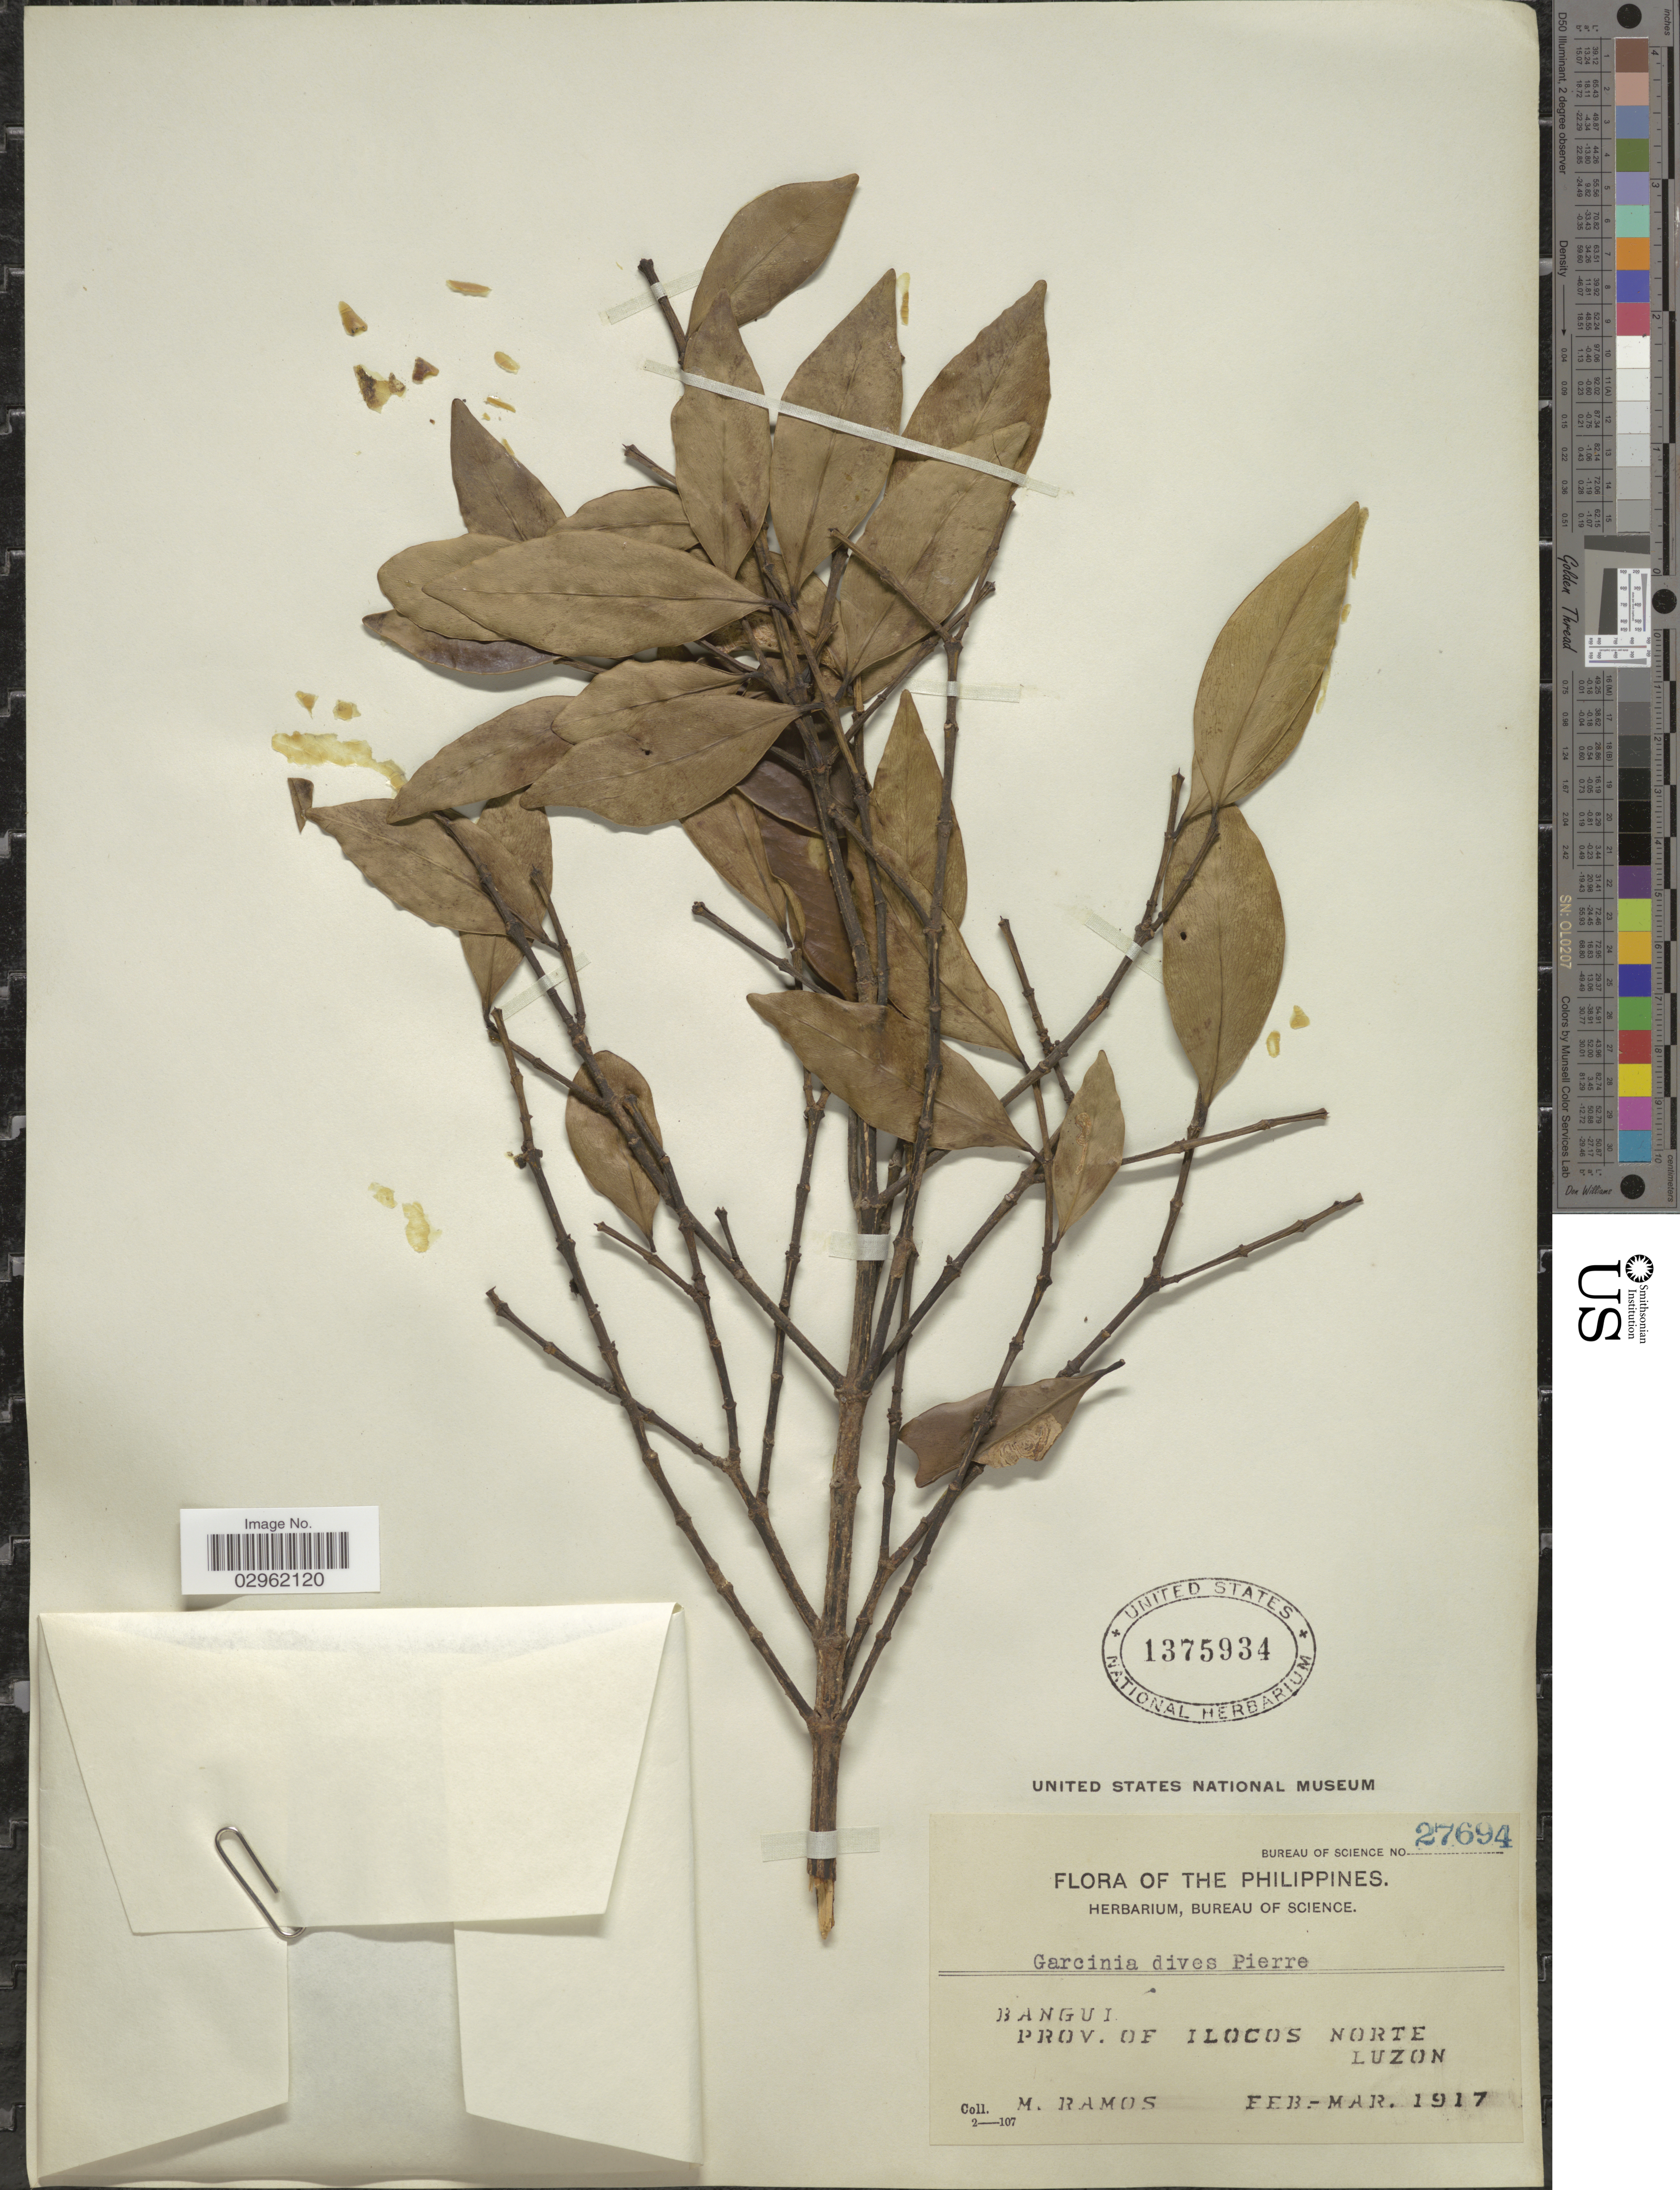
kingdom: Plantae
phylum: Tracheophyta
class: Magnoliopsida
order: Malpighiales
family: Clusiaceae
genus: Garcinia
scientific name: Garcinia dives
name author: Pierre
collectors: M. Ramos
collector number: Bureau of Science 27694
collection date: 1917-02/1917-03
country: Philippines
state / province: Ilocos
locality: Bangui. Prov. of Ilocos Norte. Luzon.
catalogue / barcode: US 1375934